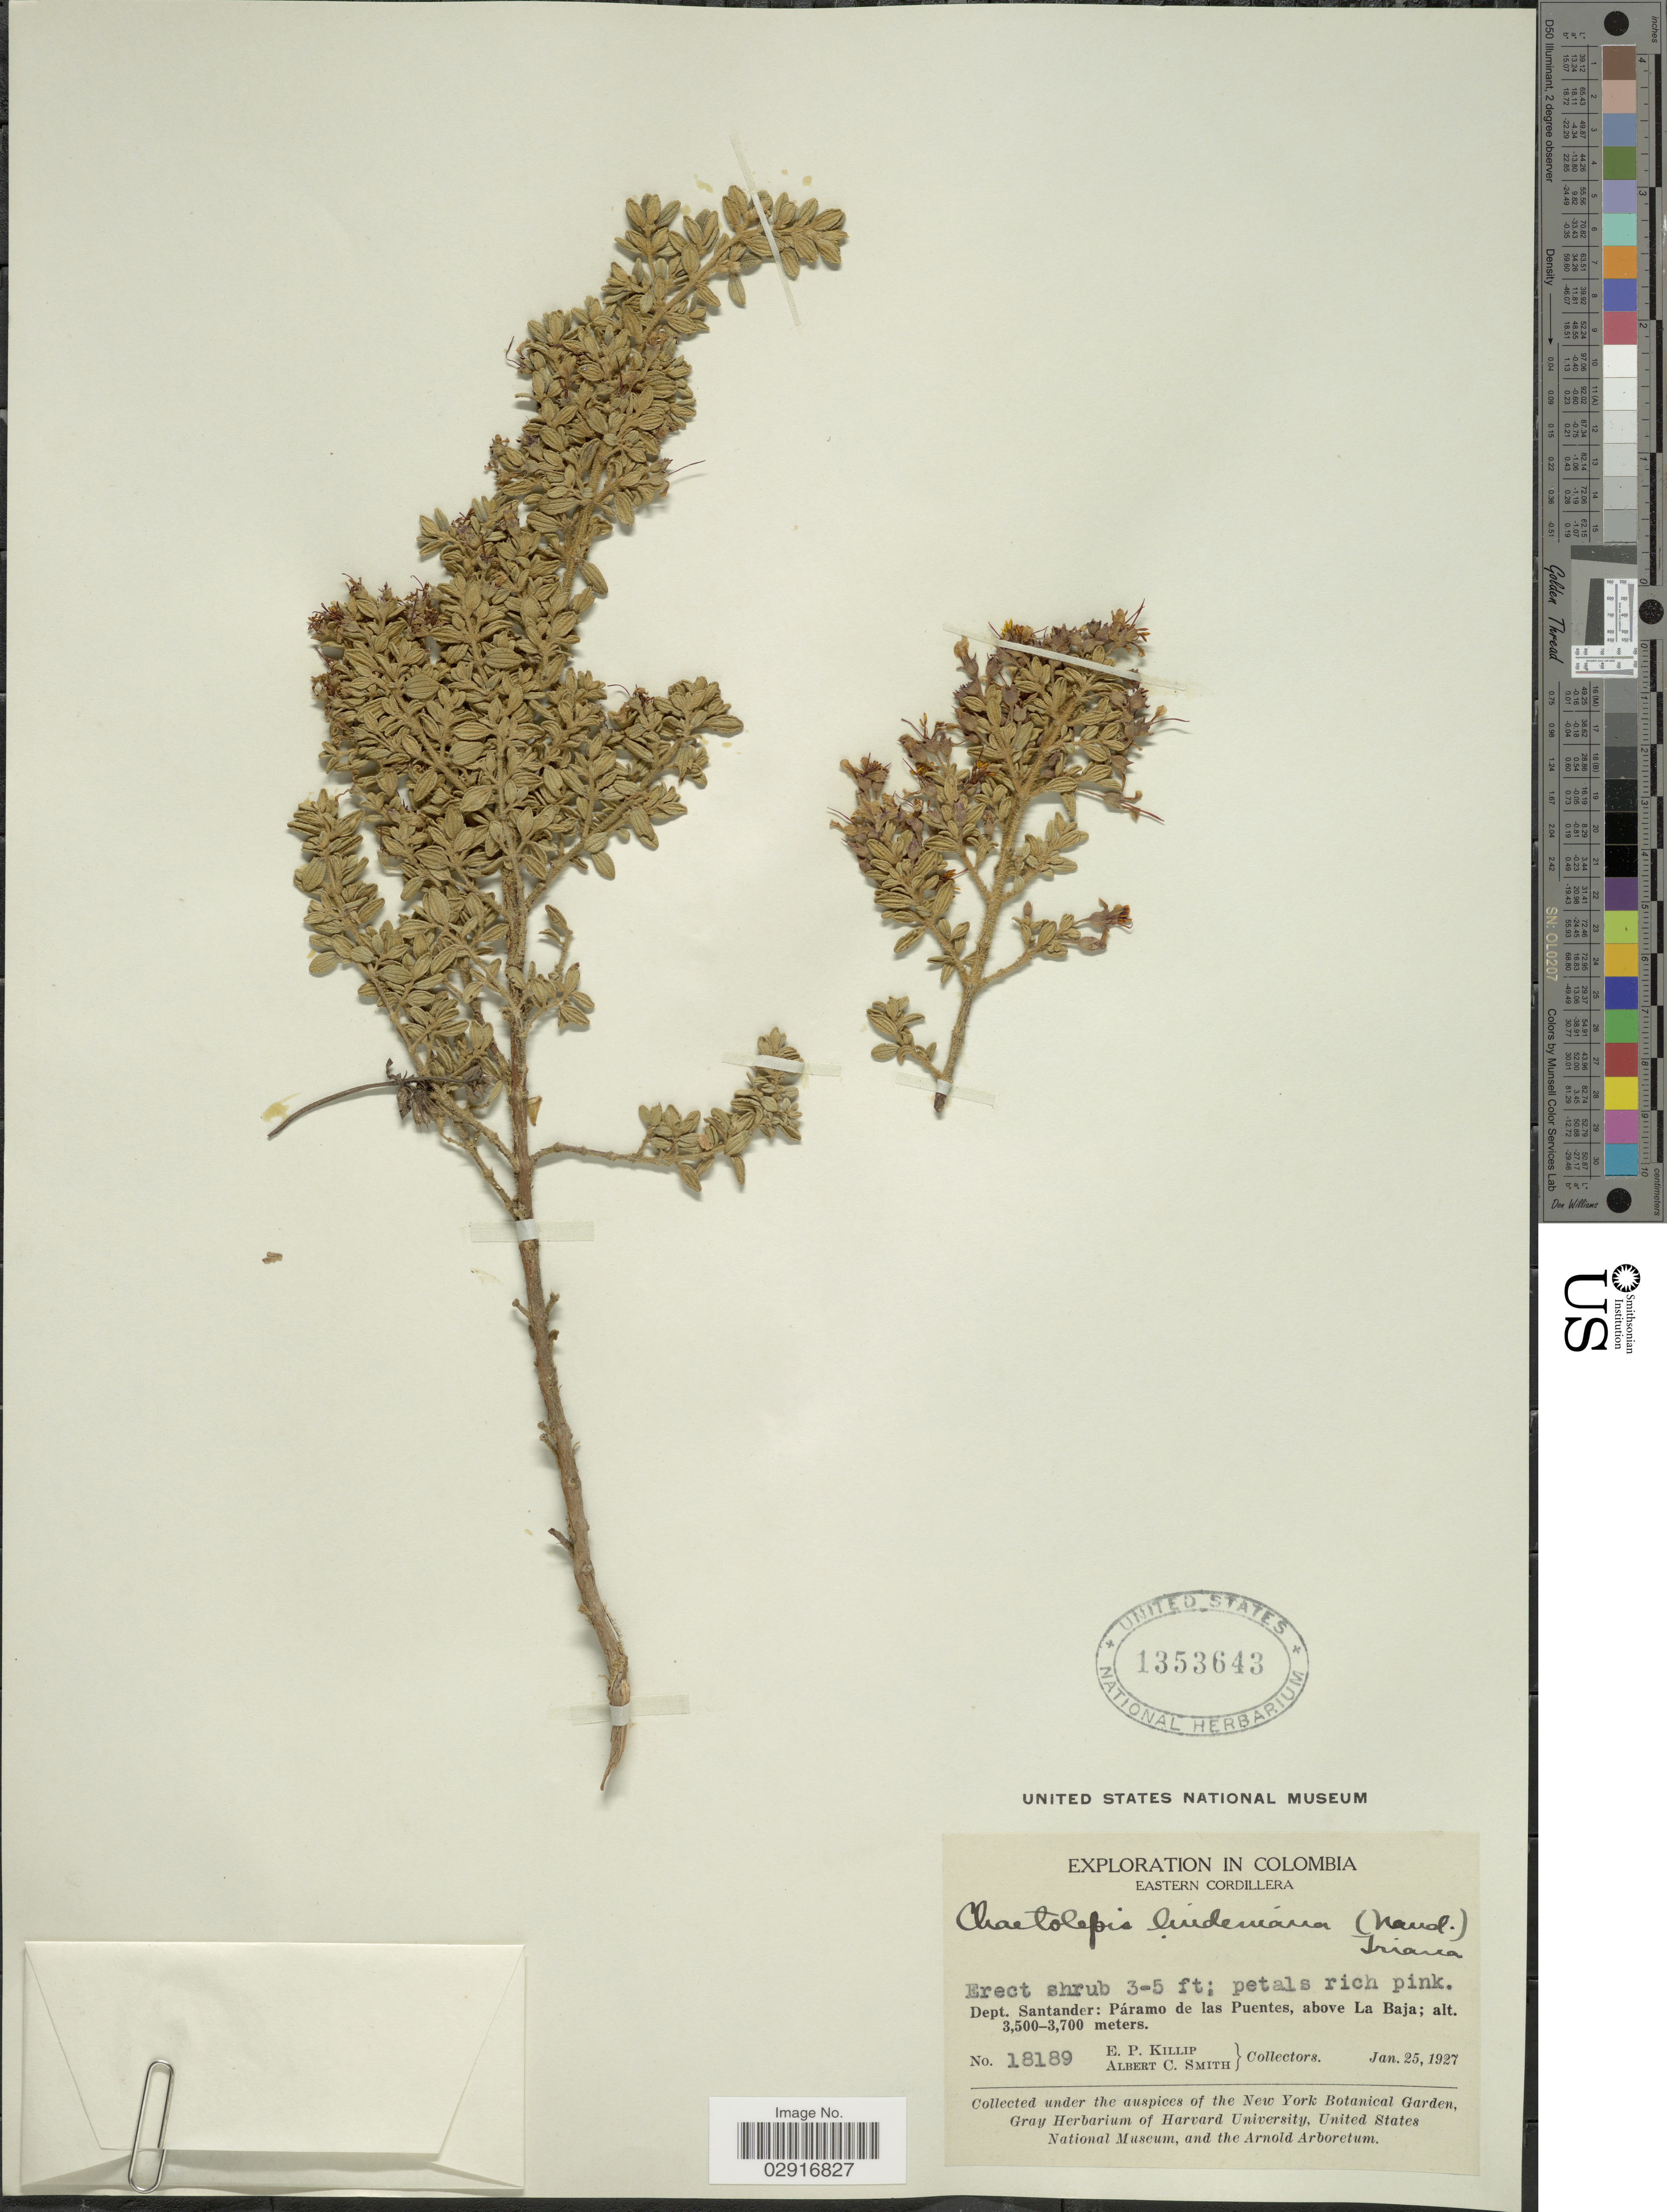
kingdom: Plantae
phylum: Tracheophyta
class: Magnoliopsida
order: Myrtales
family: Melastomataceae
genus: Chaetolepis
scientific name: Chaetolepis lindeniana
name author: (Naudin) Triana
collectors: E. P. Killip & A. C. Smith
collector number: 18189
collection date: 1927-01-25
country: Colombia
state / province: Santander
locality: Eastern Cordillera. Dept. Santander: Páramo de las Puentes, above La Baja.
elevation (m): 3500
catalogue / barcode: US 1353643